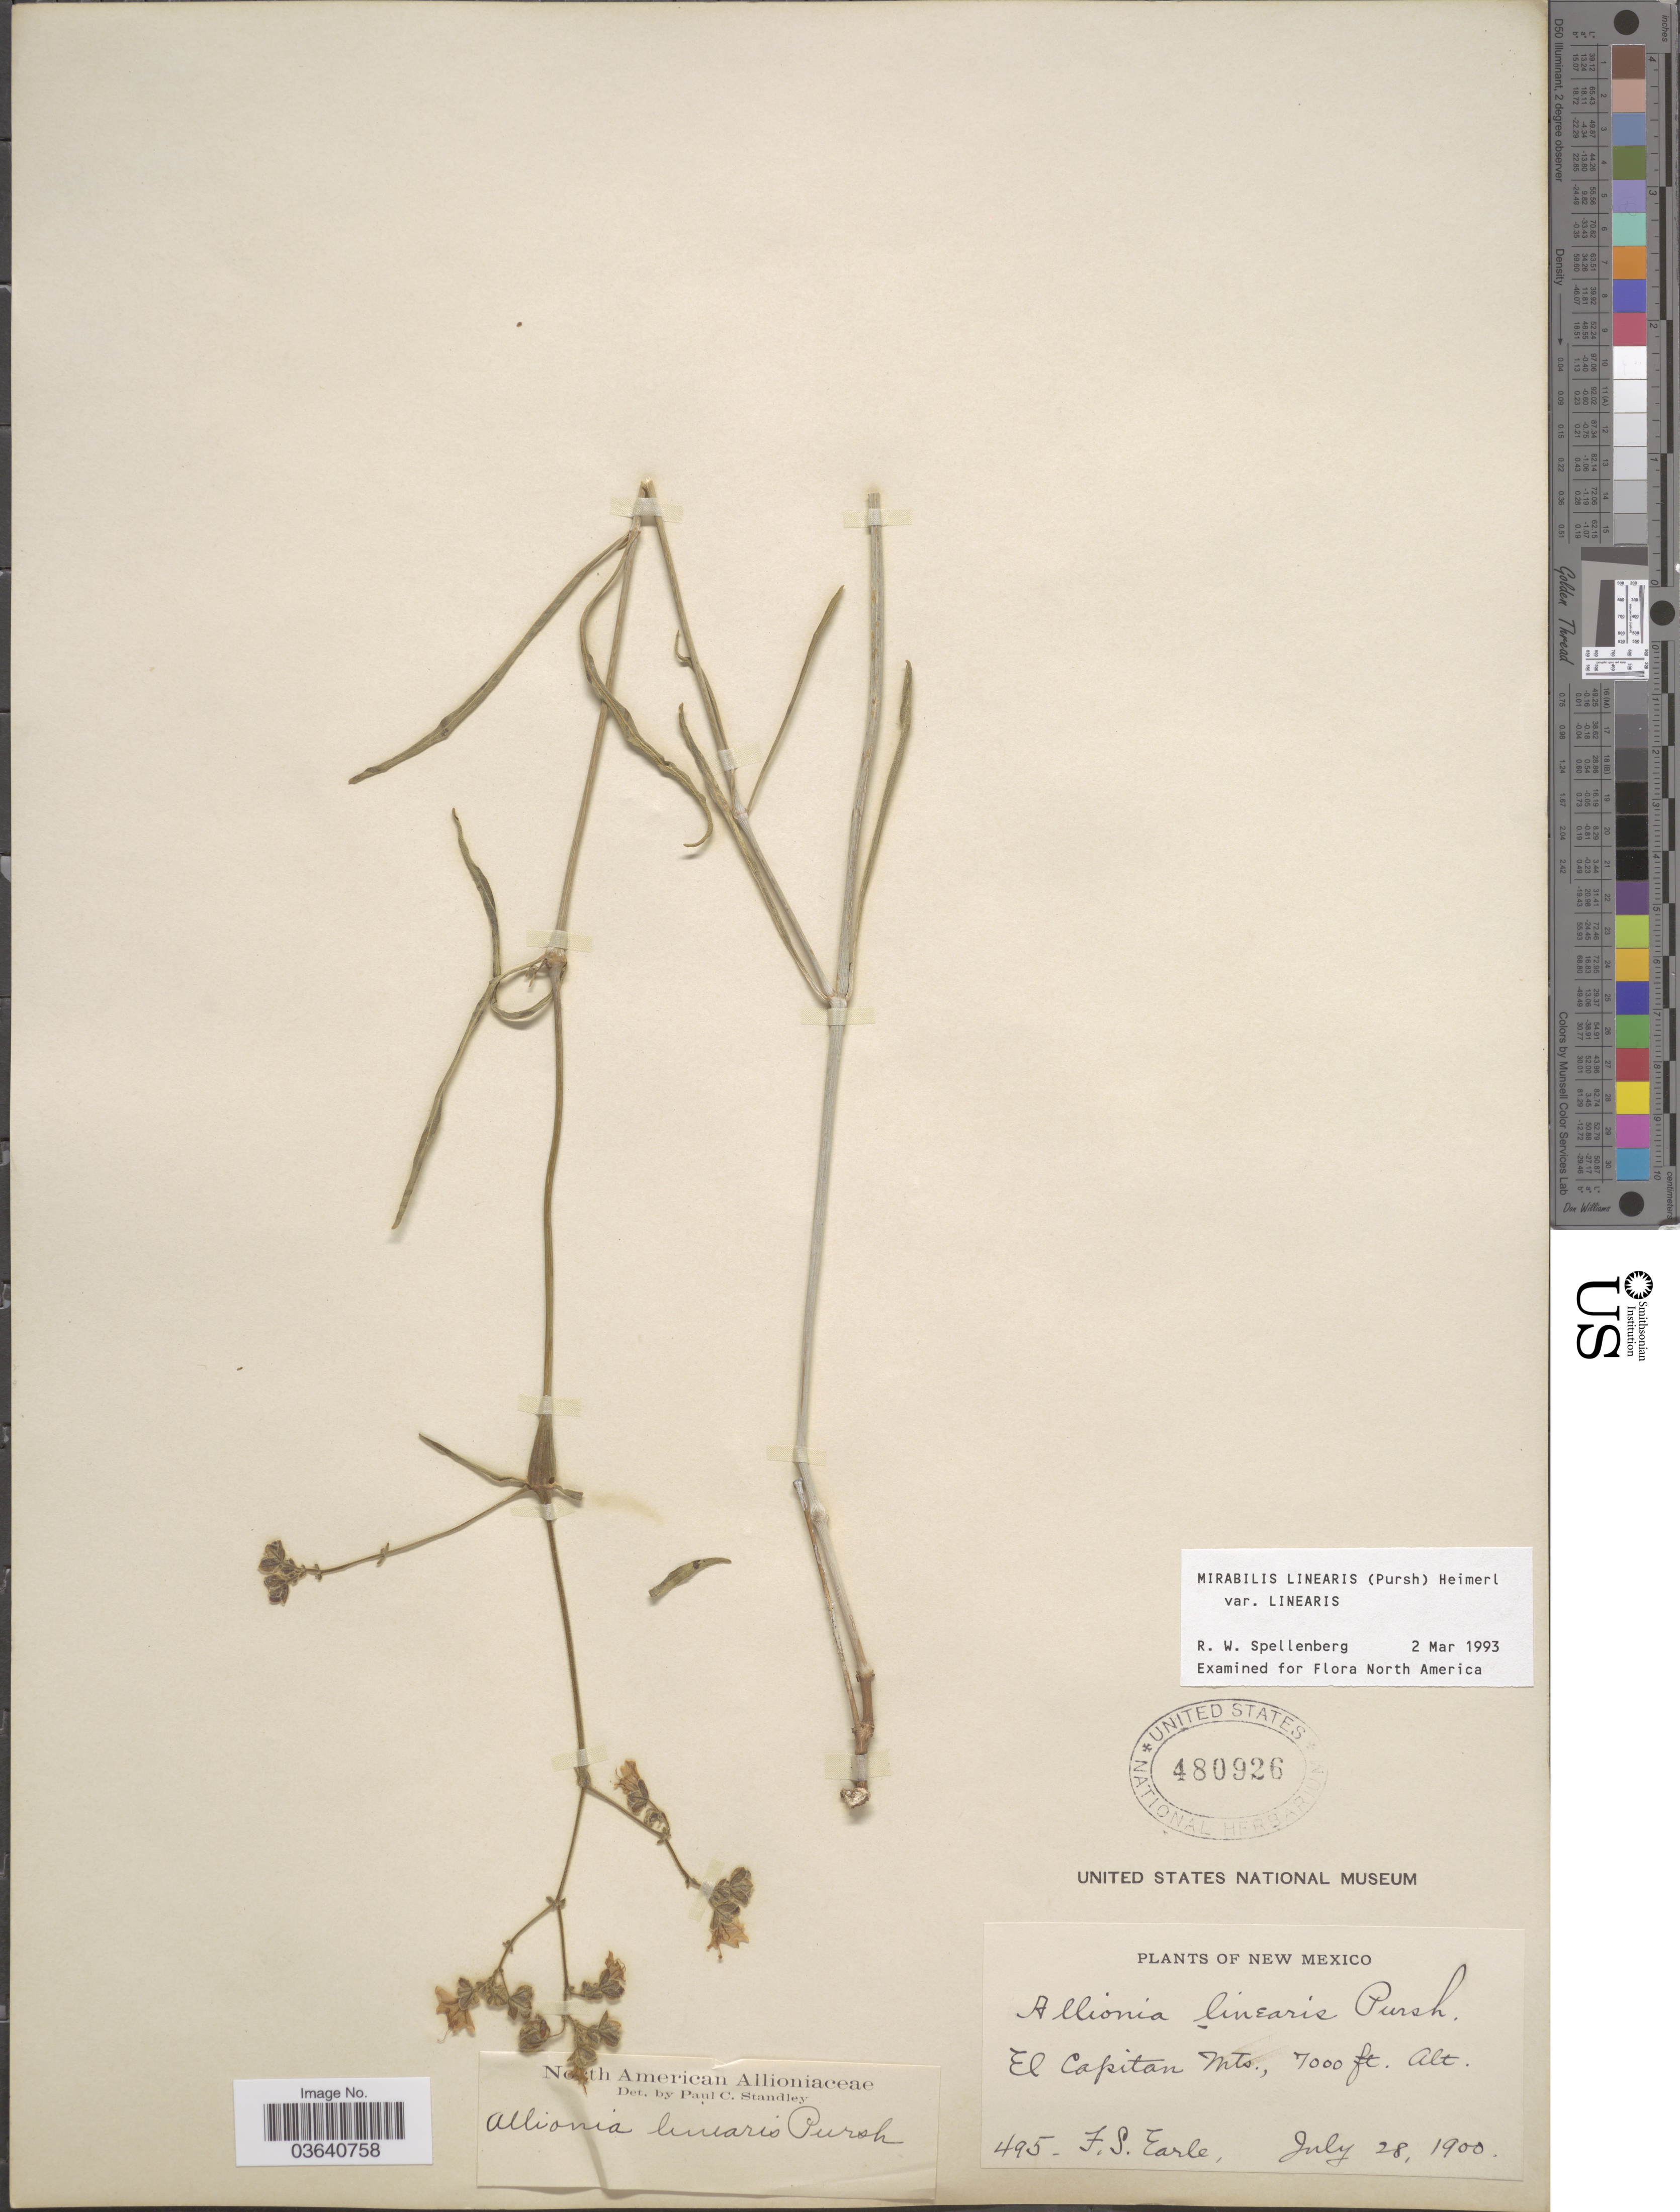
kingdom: Plantae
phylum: Tracheophyta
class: Magnoliopsida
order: Caryophyllales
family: Nyctaginaceae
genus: Mirabilis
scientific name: Mirabilis linearis var. linearis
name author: (Pursh) Heimerl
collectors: F. S. Earle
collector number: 495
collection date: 1900-07-28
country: United States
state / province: New Mexico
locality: El Capitan Mts.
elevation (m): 2134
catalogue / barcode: US 480926